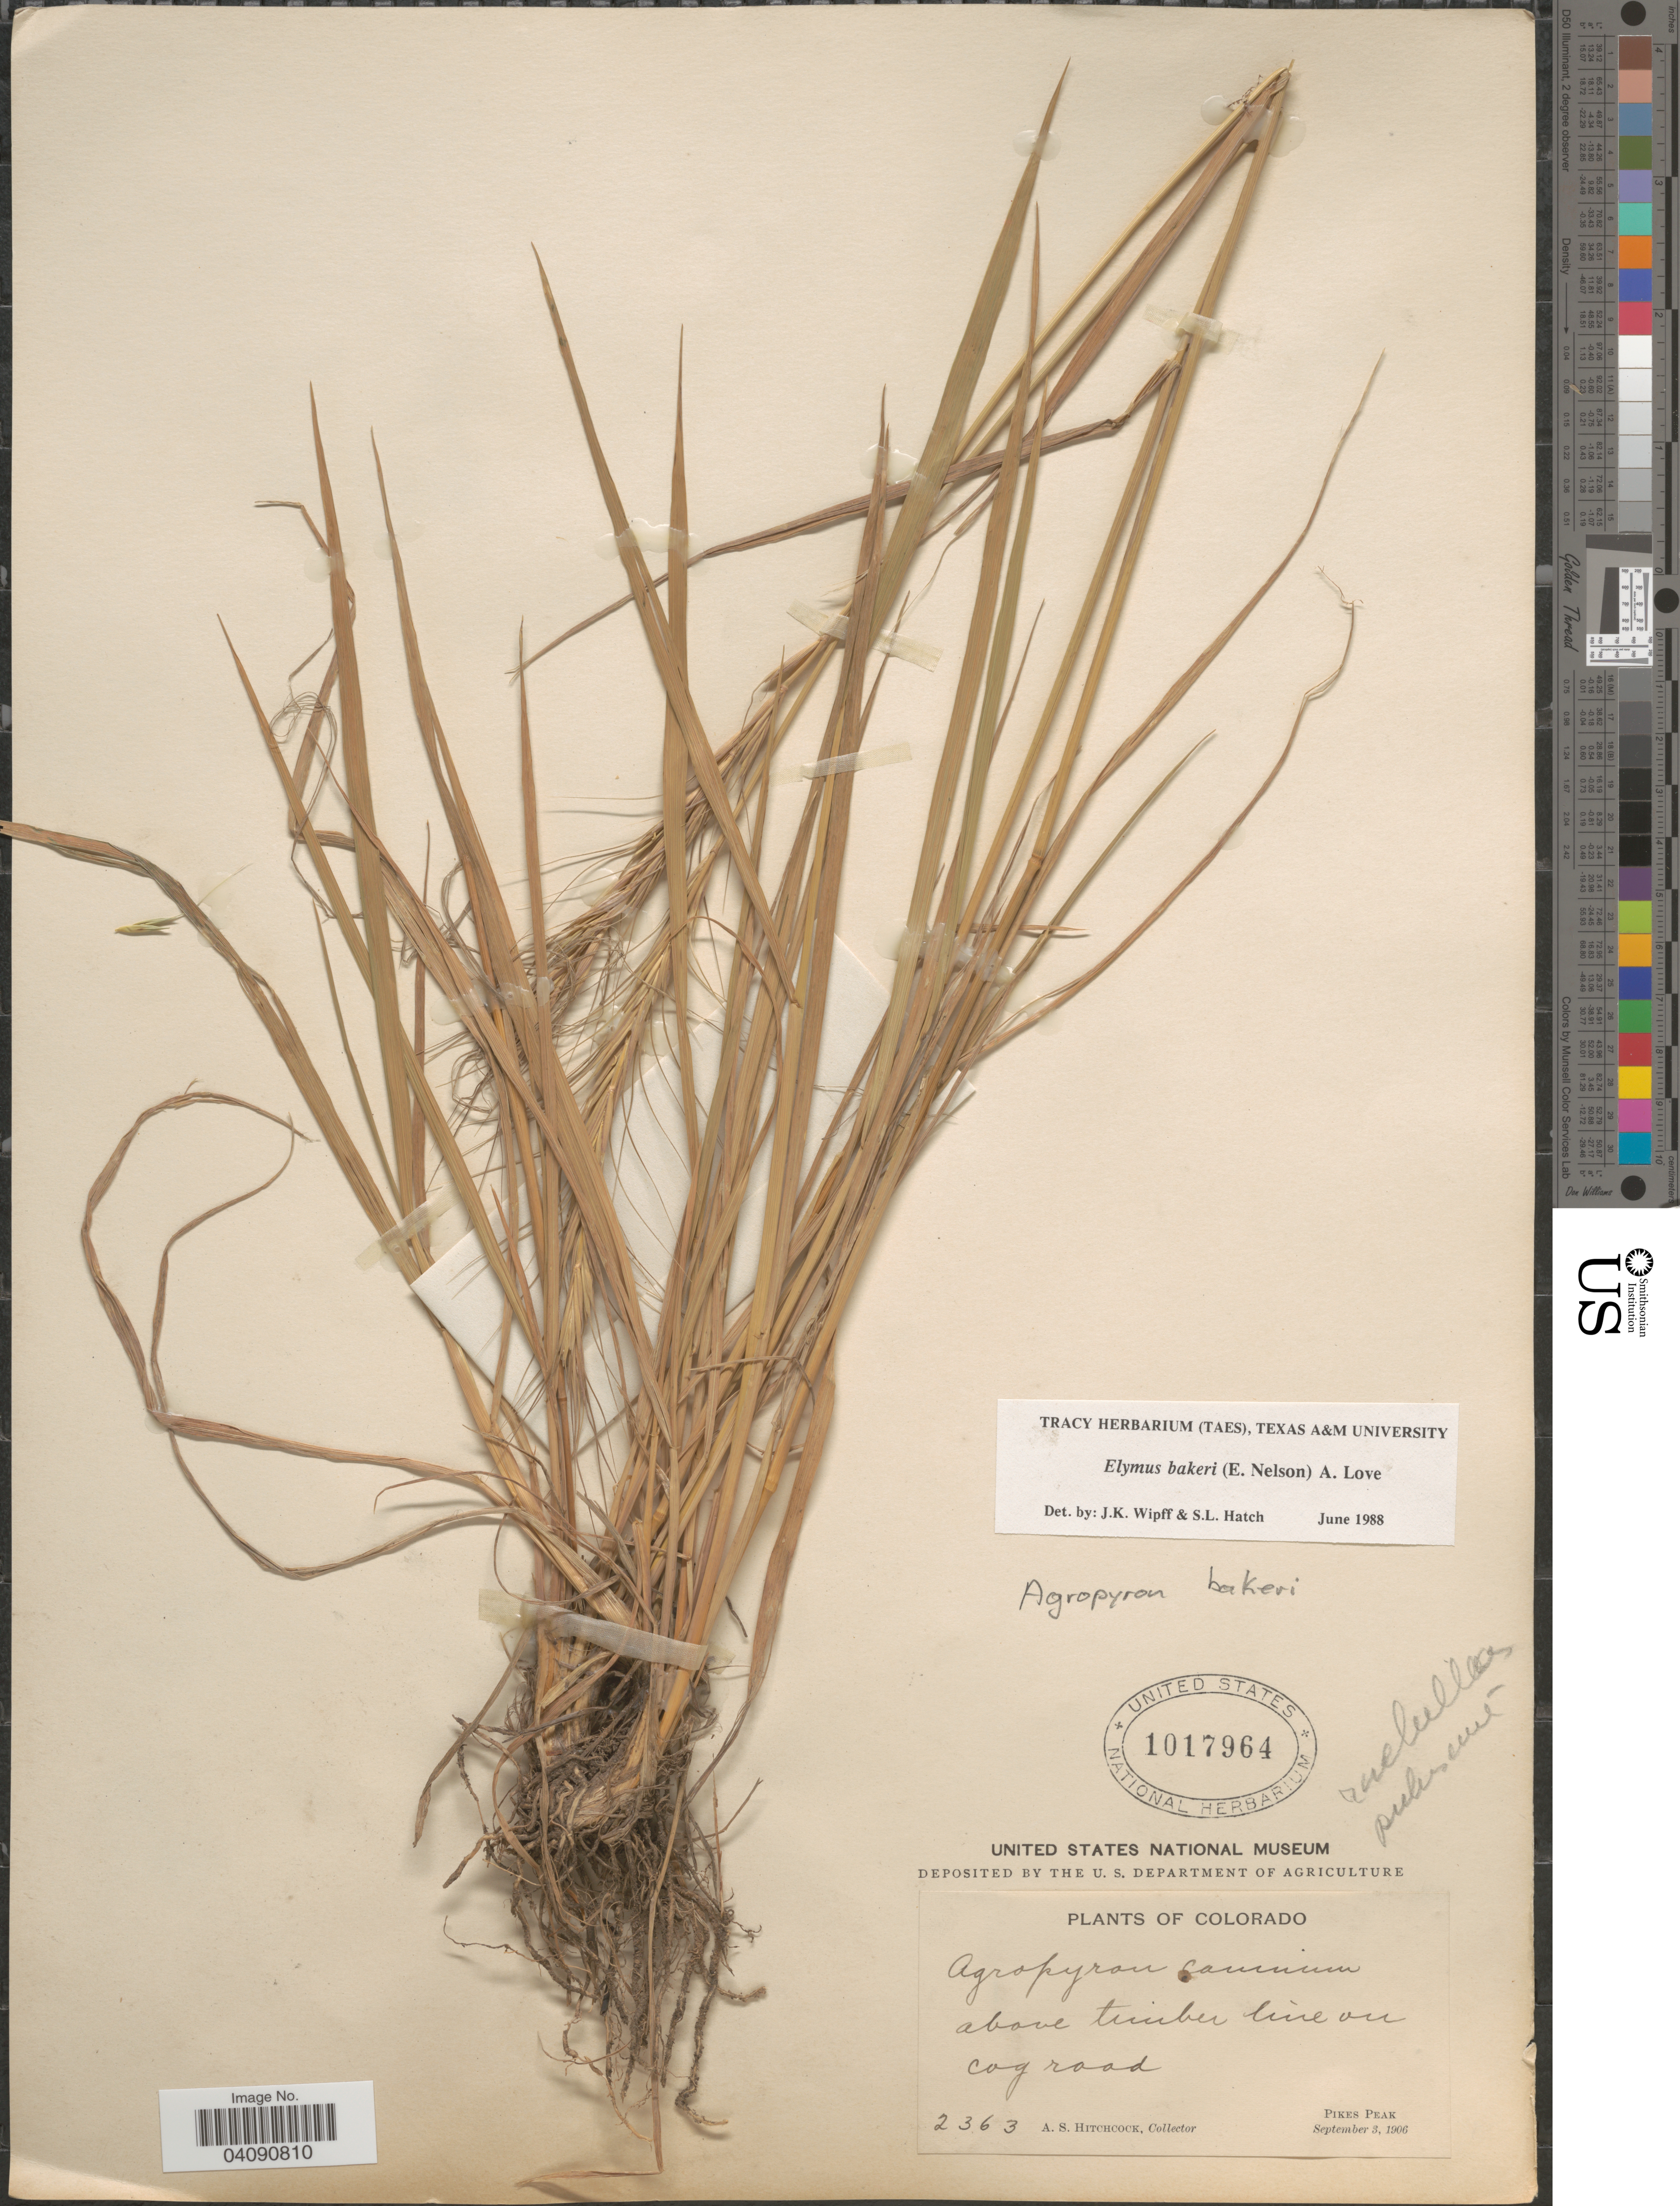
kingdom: Plantae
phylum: Tracheophyta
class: Liliopsida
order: Poales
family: Poaceae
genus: Elymus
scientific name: Elymus bakeri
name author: (E.E. Nelson) Á. Löve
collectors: A. S. Hitchcock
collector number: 2363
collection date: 1906-09-03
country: United States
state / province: Colorado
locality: Above timber line on cog road. Pikes Peak.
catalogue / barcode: US 1017964